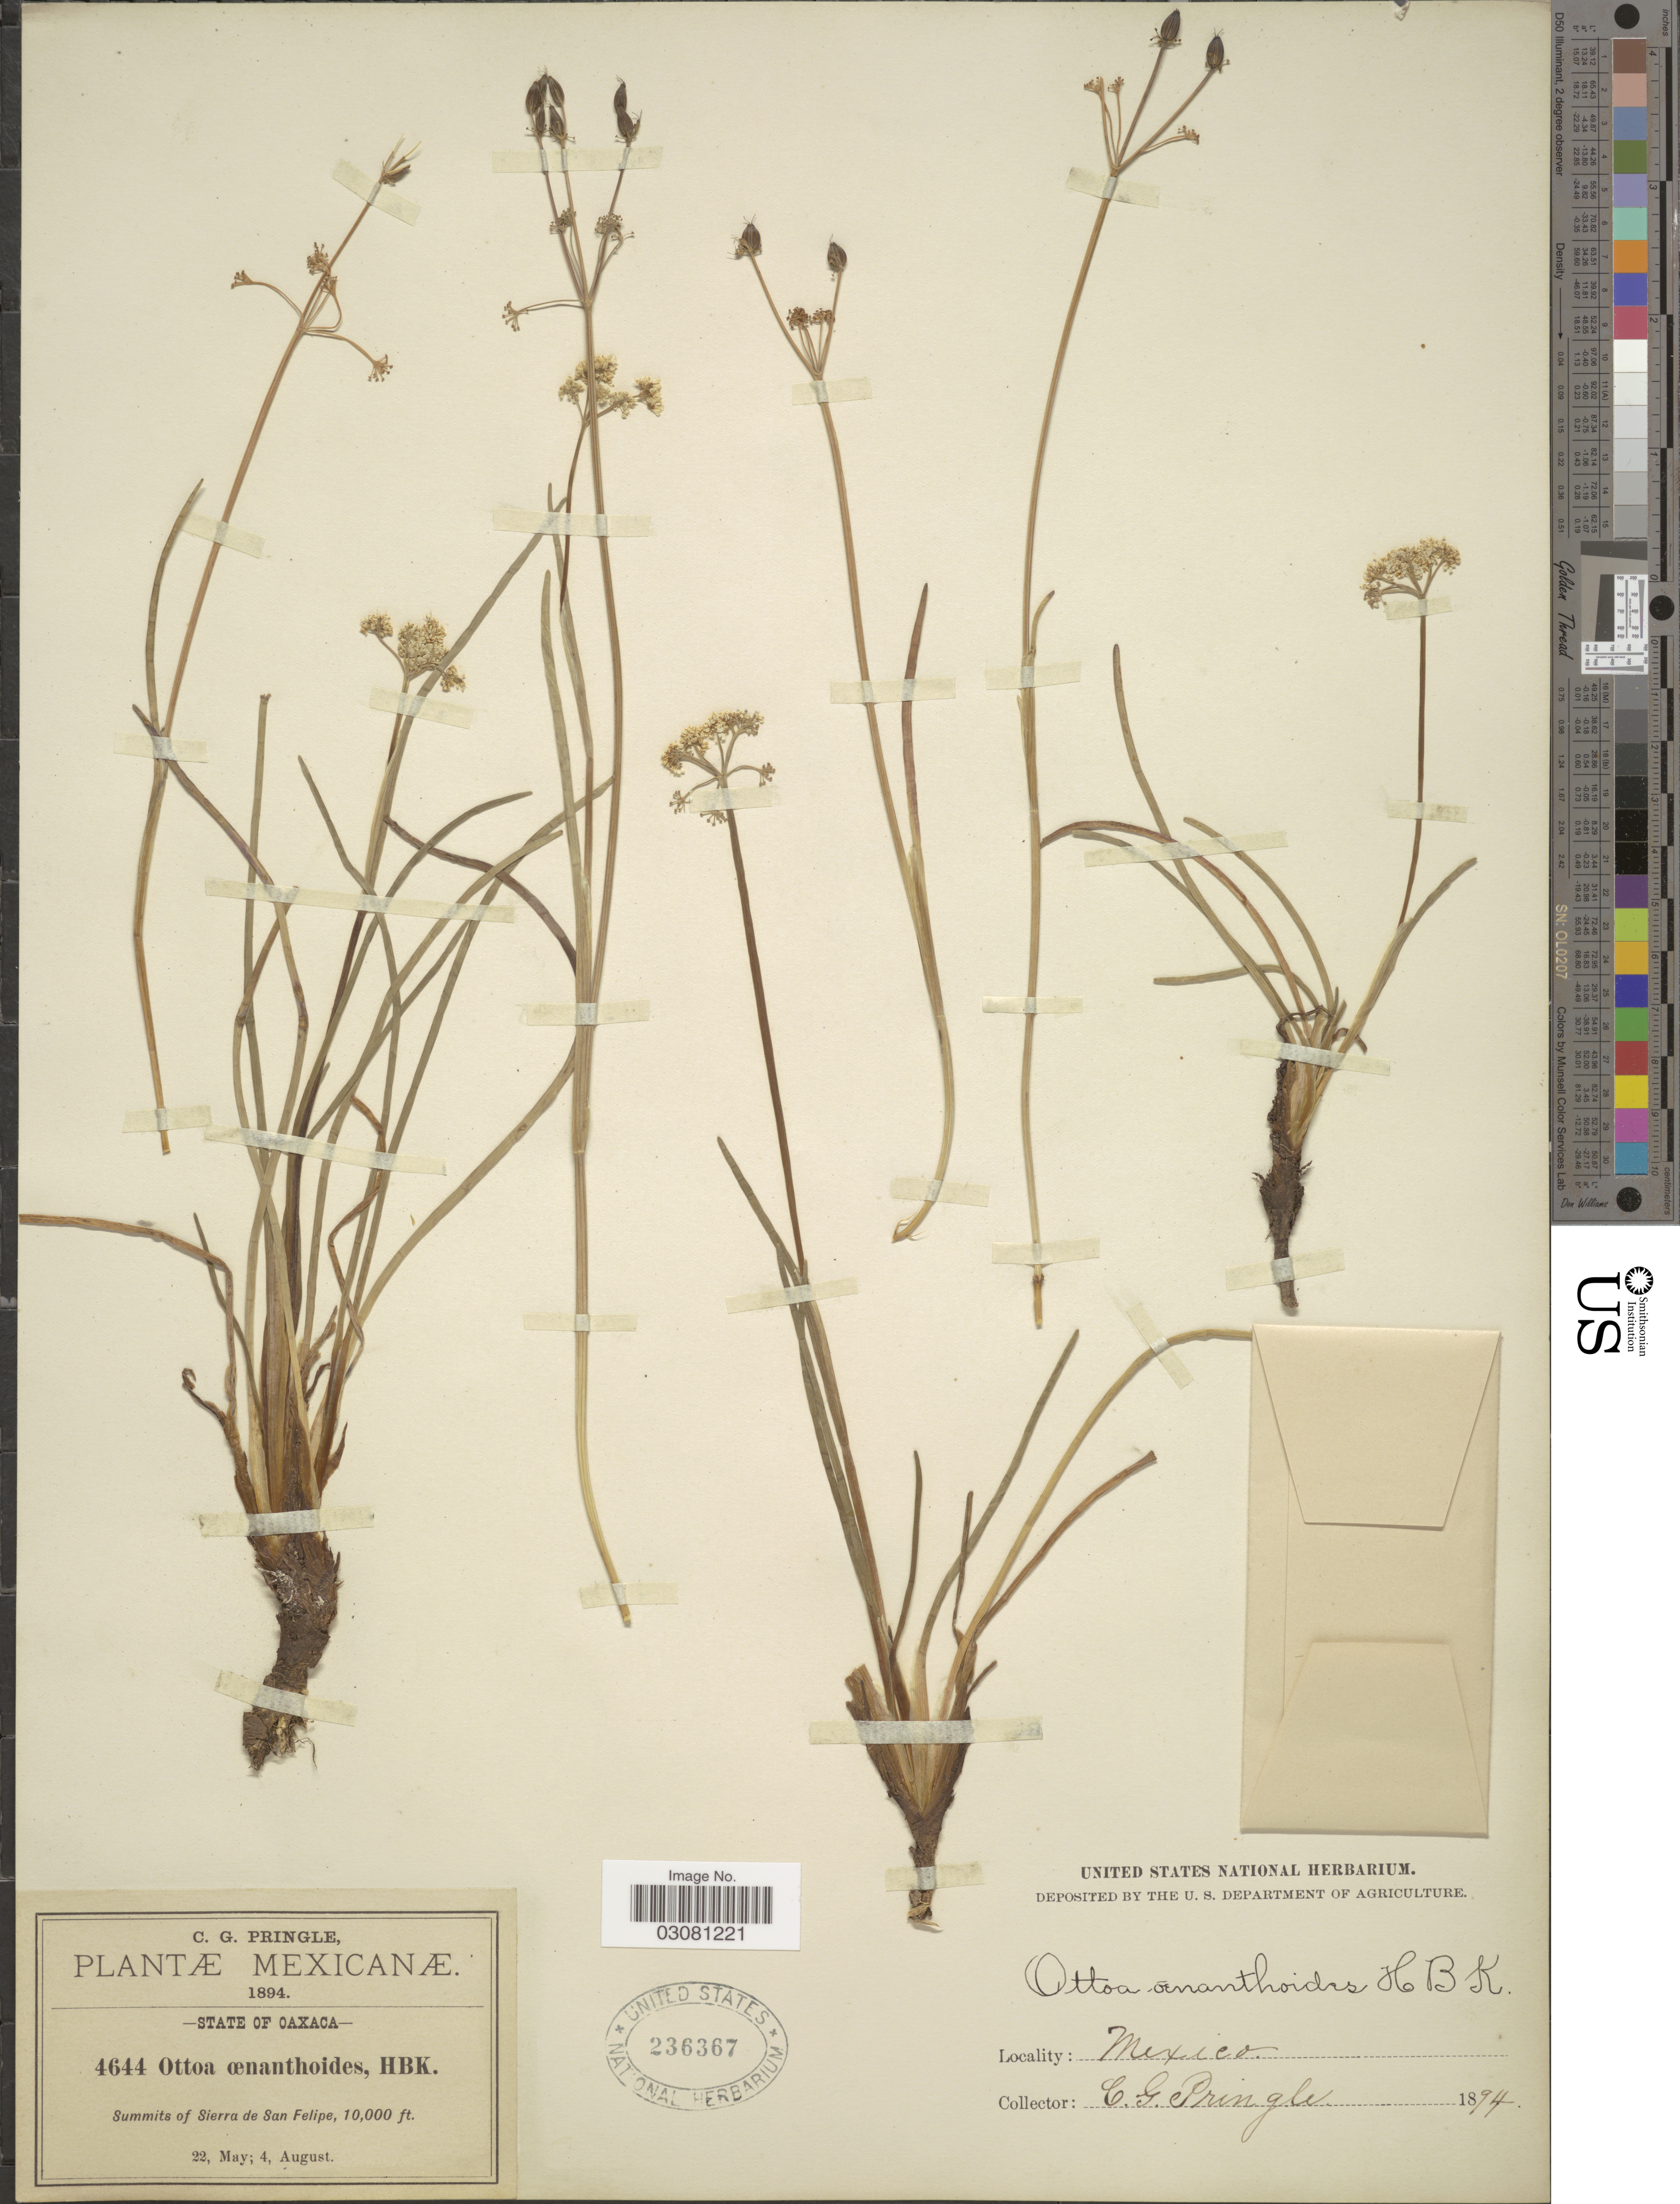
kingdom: Plantae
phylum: Tracheophyta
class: Magnoliopsida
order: Apiales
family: Apiaceae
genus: Ottoa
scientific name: Ottoa oenanthoides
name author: Kunth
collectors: C. G. Pringle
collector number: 4644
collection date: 1894-05-22/1894-08-04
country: Mexico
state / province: Oaxaca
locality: Summit of Sierra de San Felipe.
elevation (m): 3048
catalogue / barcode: US 236367